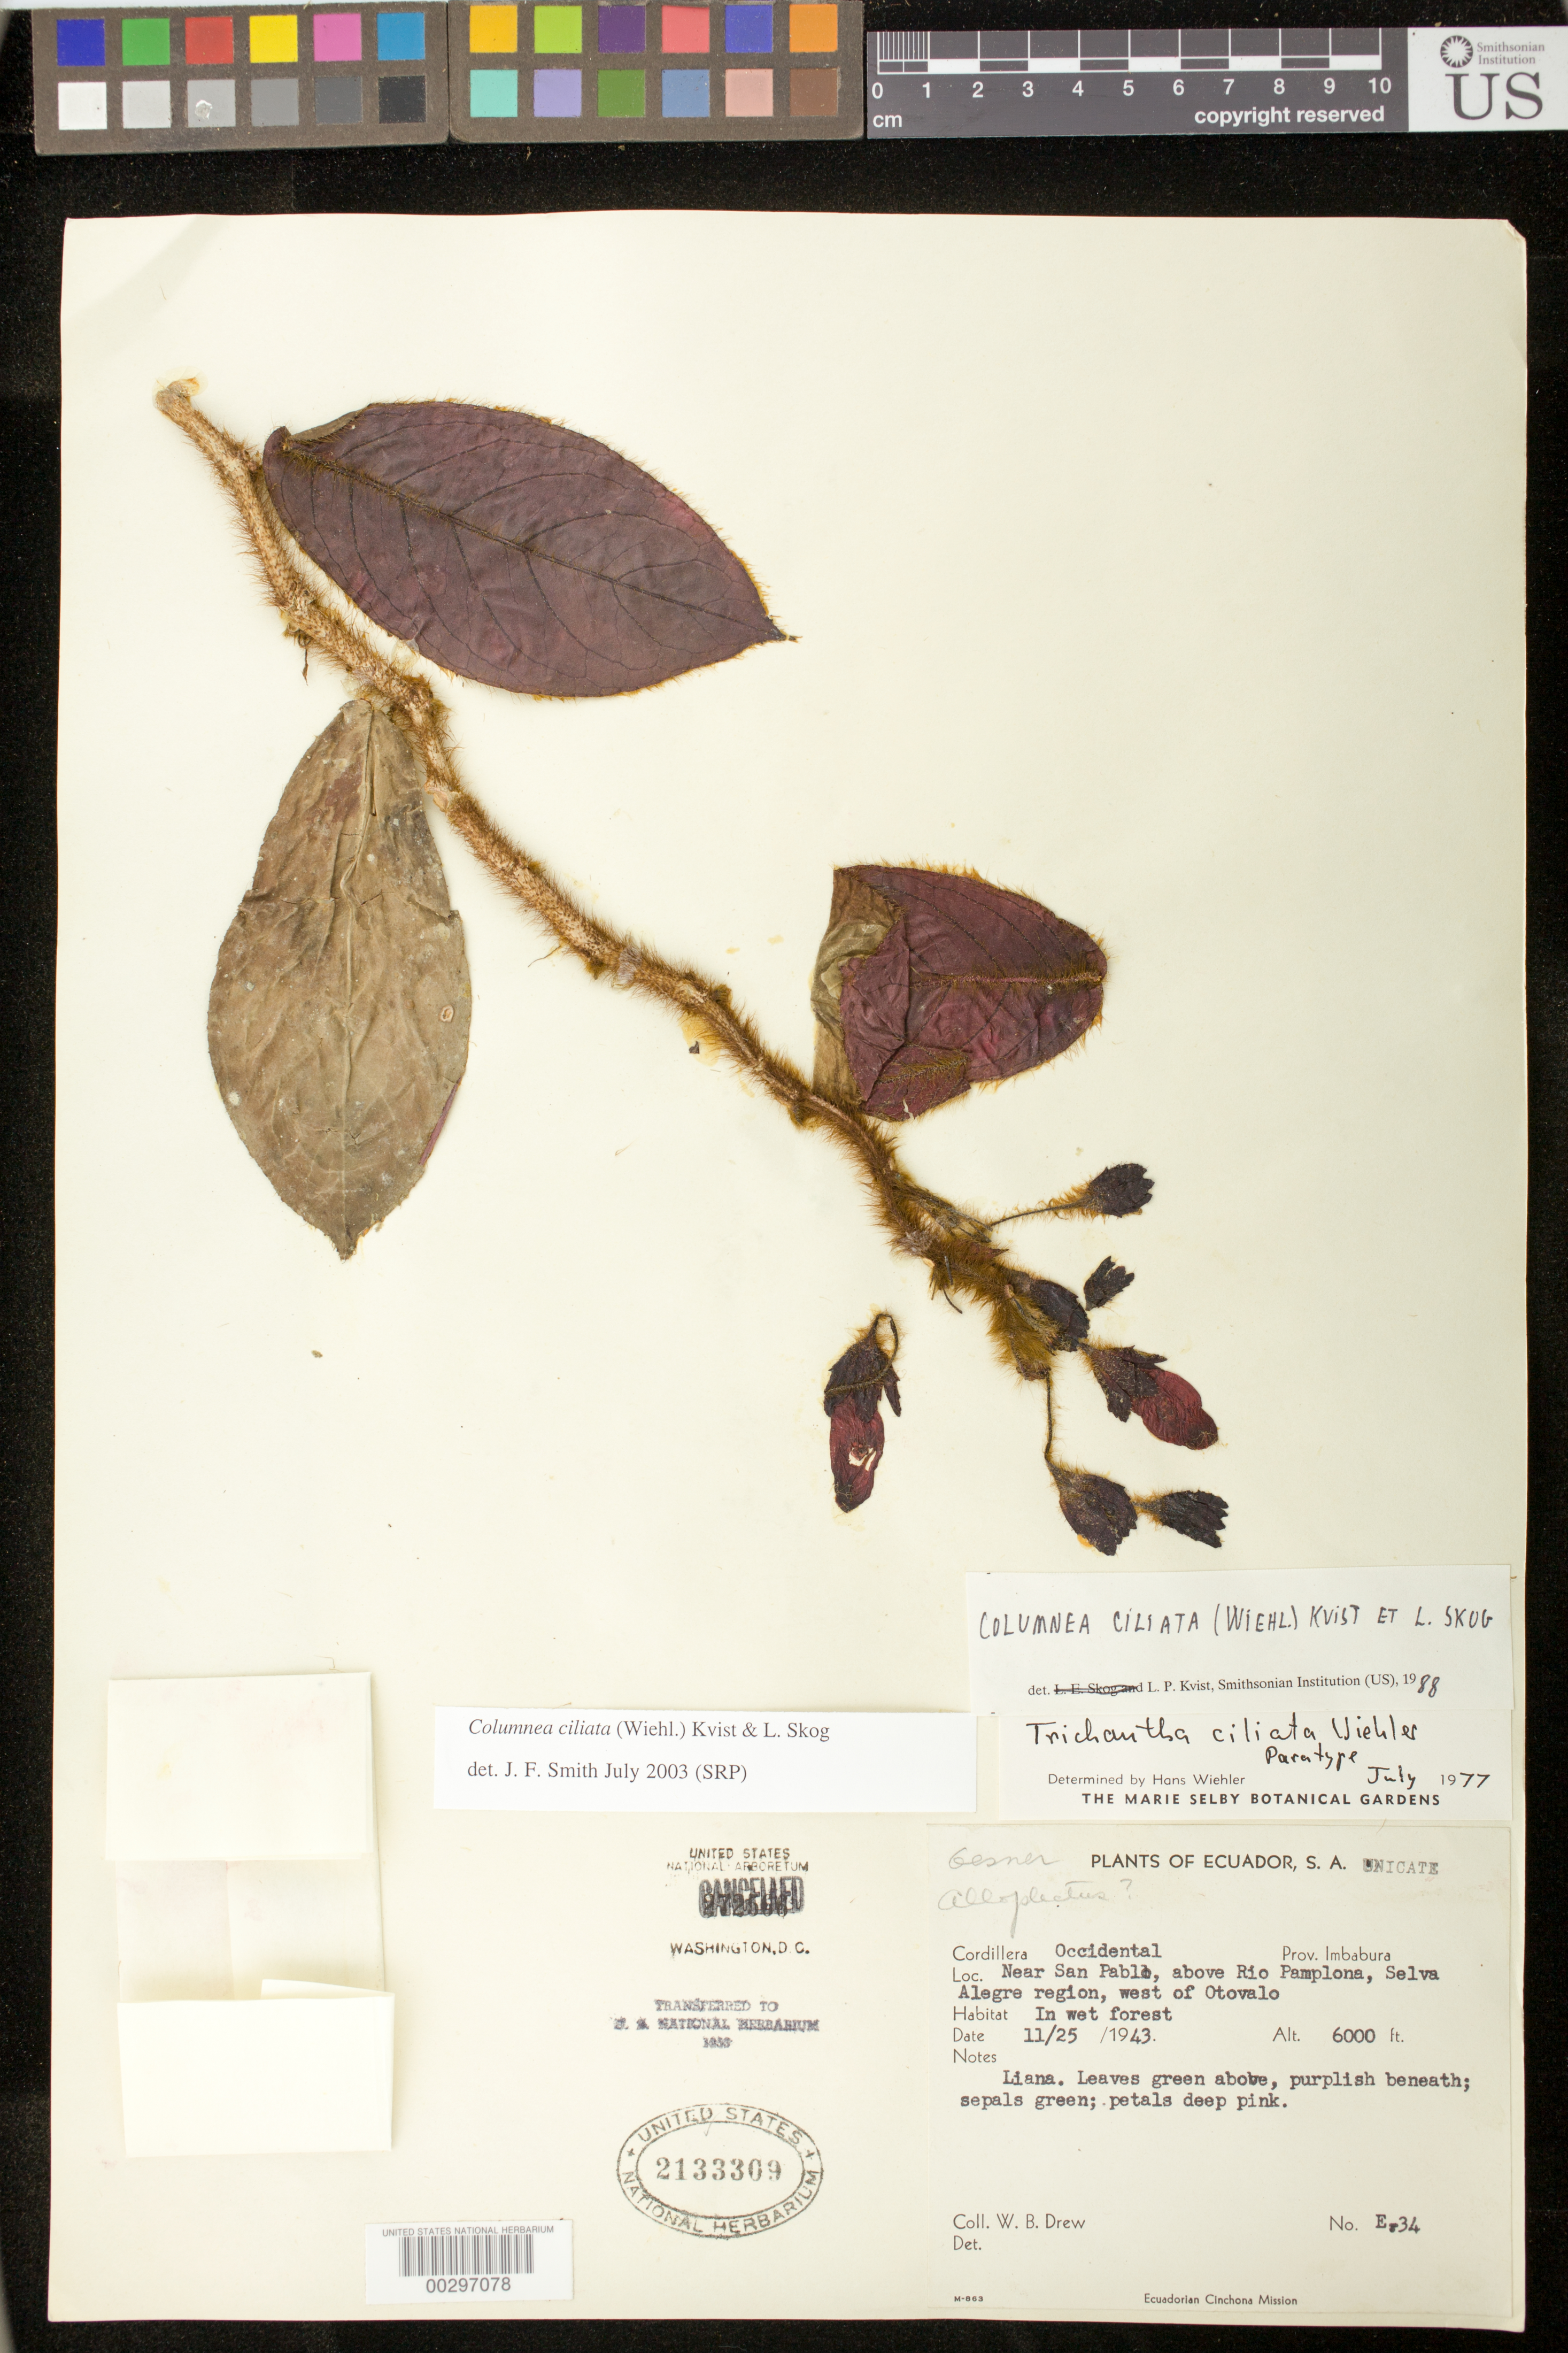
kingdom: Plantae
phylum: Tracheophyta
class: Magnoliopsida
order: Lamiales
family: Gesneriaceae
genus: Columnea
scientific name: Columnea ciliata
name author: (Wiehler) L.P. Kvist & L.E. Skog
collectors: W. B. Drew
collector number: E- 34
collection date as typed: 25 Nov 1943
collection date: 1943-11-25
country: Ecuador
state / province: Imbabura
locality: Near San Pablo, above Rio Pamplona, selva Alegre region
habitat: In wet forest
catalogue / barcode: US 213309